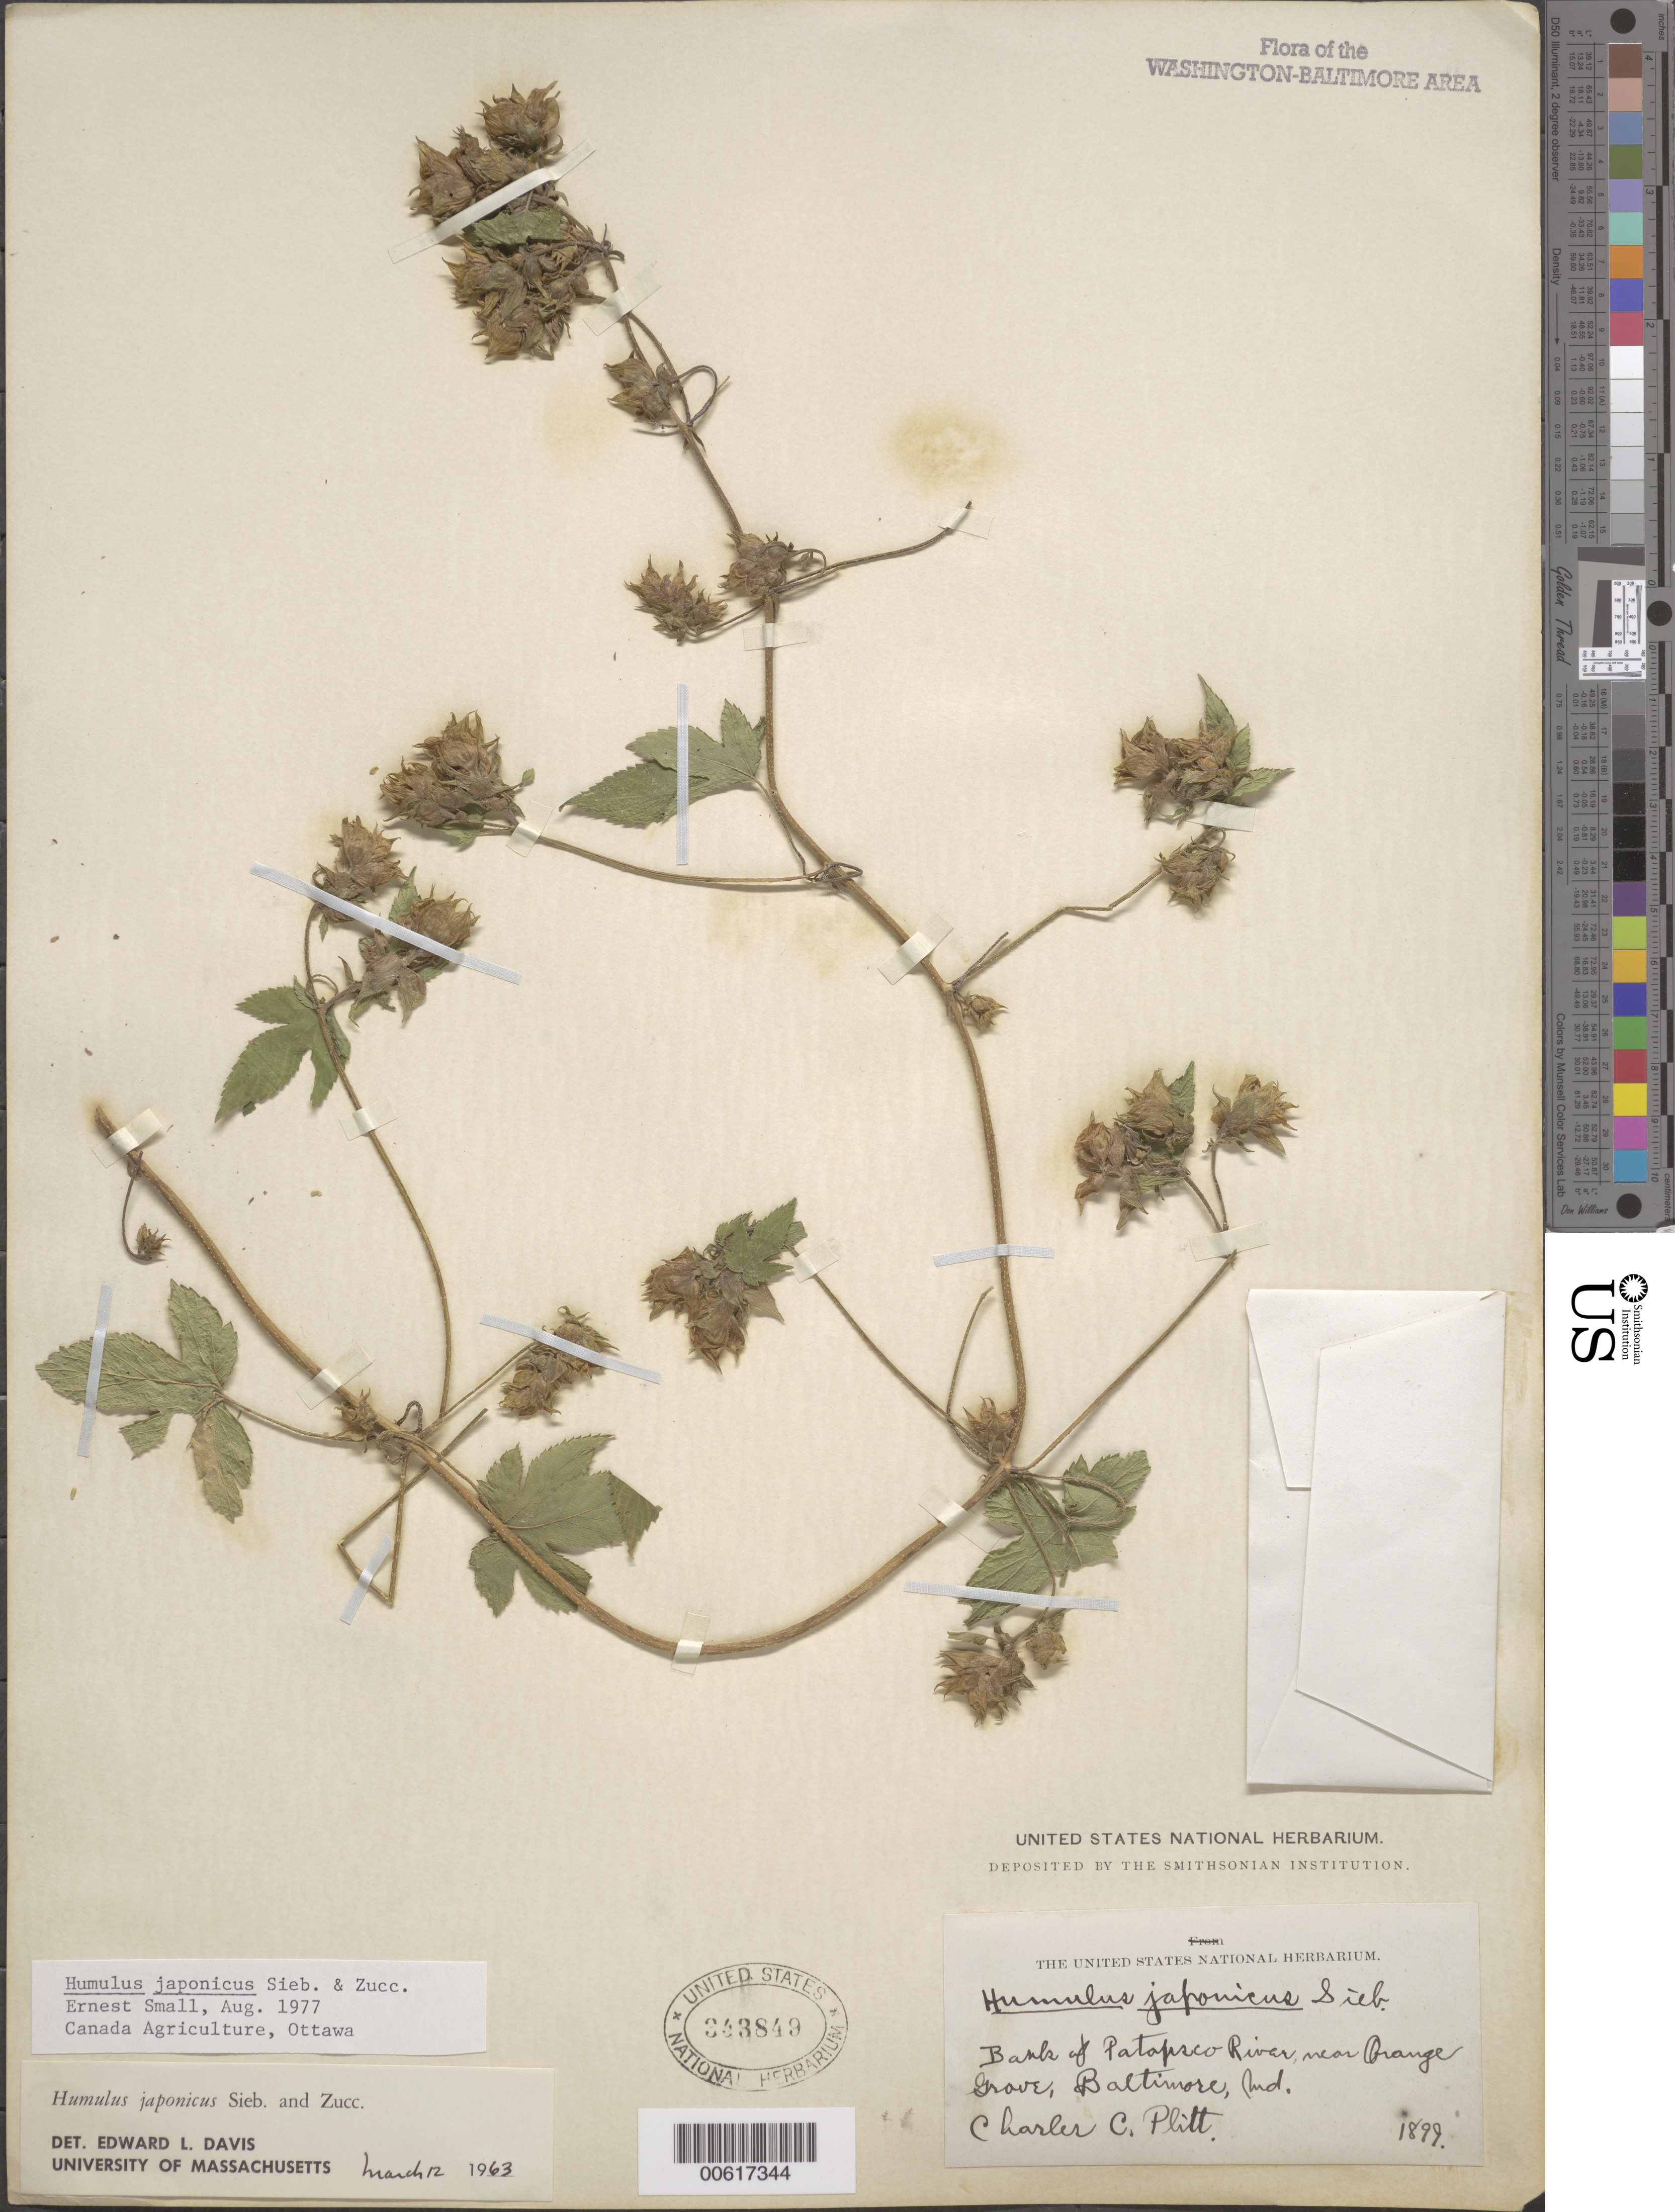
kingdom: Plantae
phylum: Tracheophyta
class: Magnoliopsida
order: Rosales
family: Cannabaceae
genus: Humulus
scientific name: Humulus japonicus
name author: Siebold & Zucc.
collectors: C. Plitt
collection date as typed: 1899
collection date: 1899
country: United States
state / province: Maryland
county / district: Baltimore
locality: Baltimore, banks of the Patapsco River, near Orange Grove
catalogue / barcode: US 343849